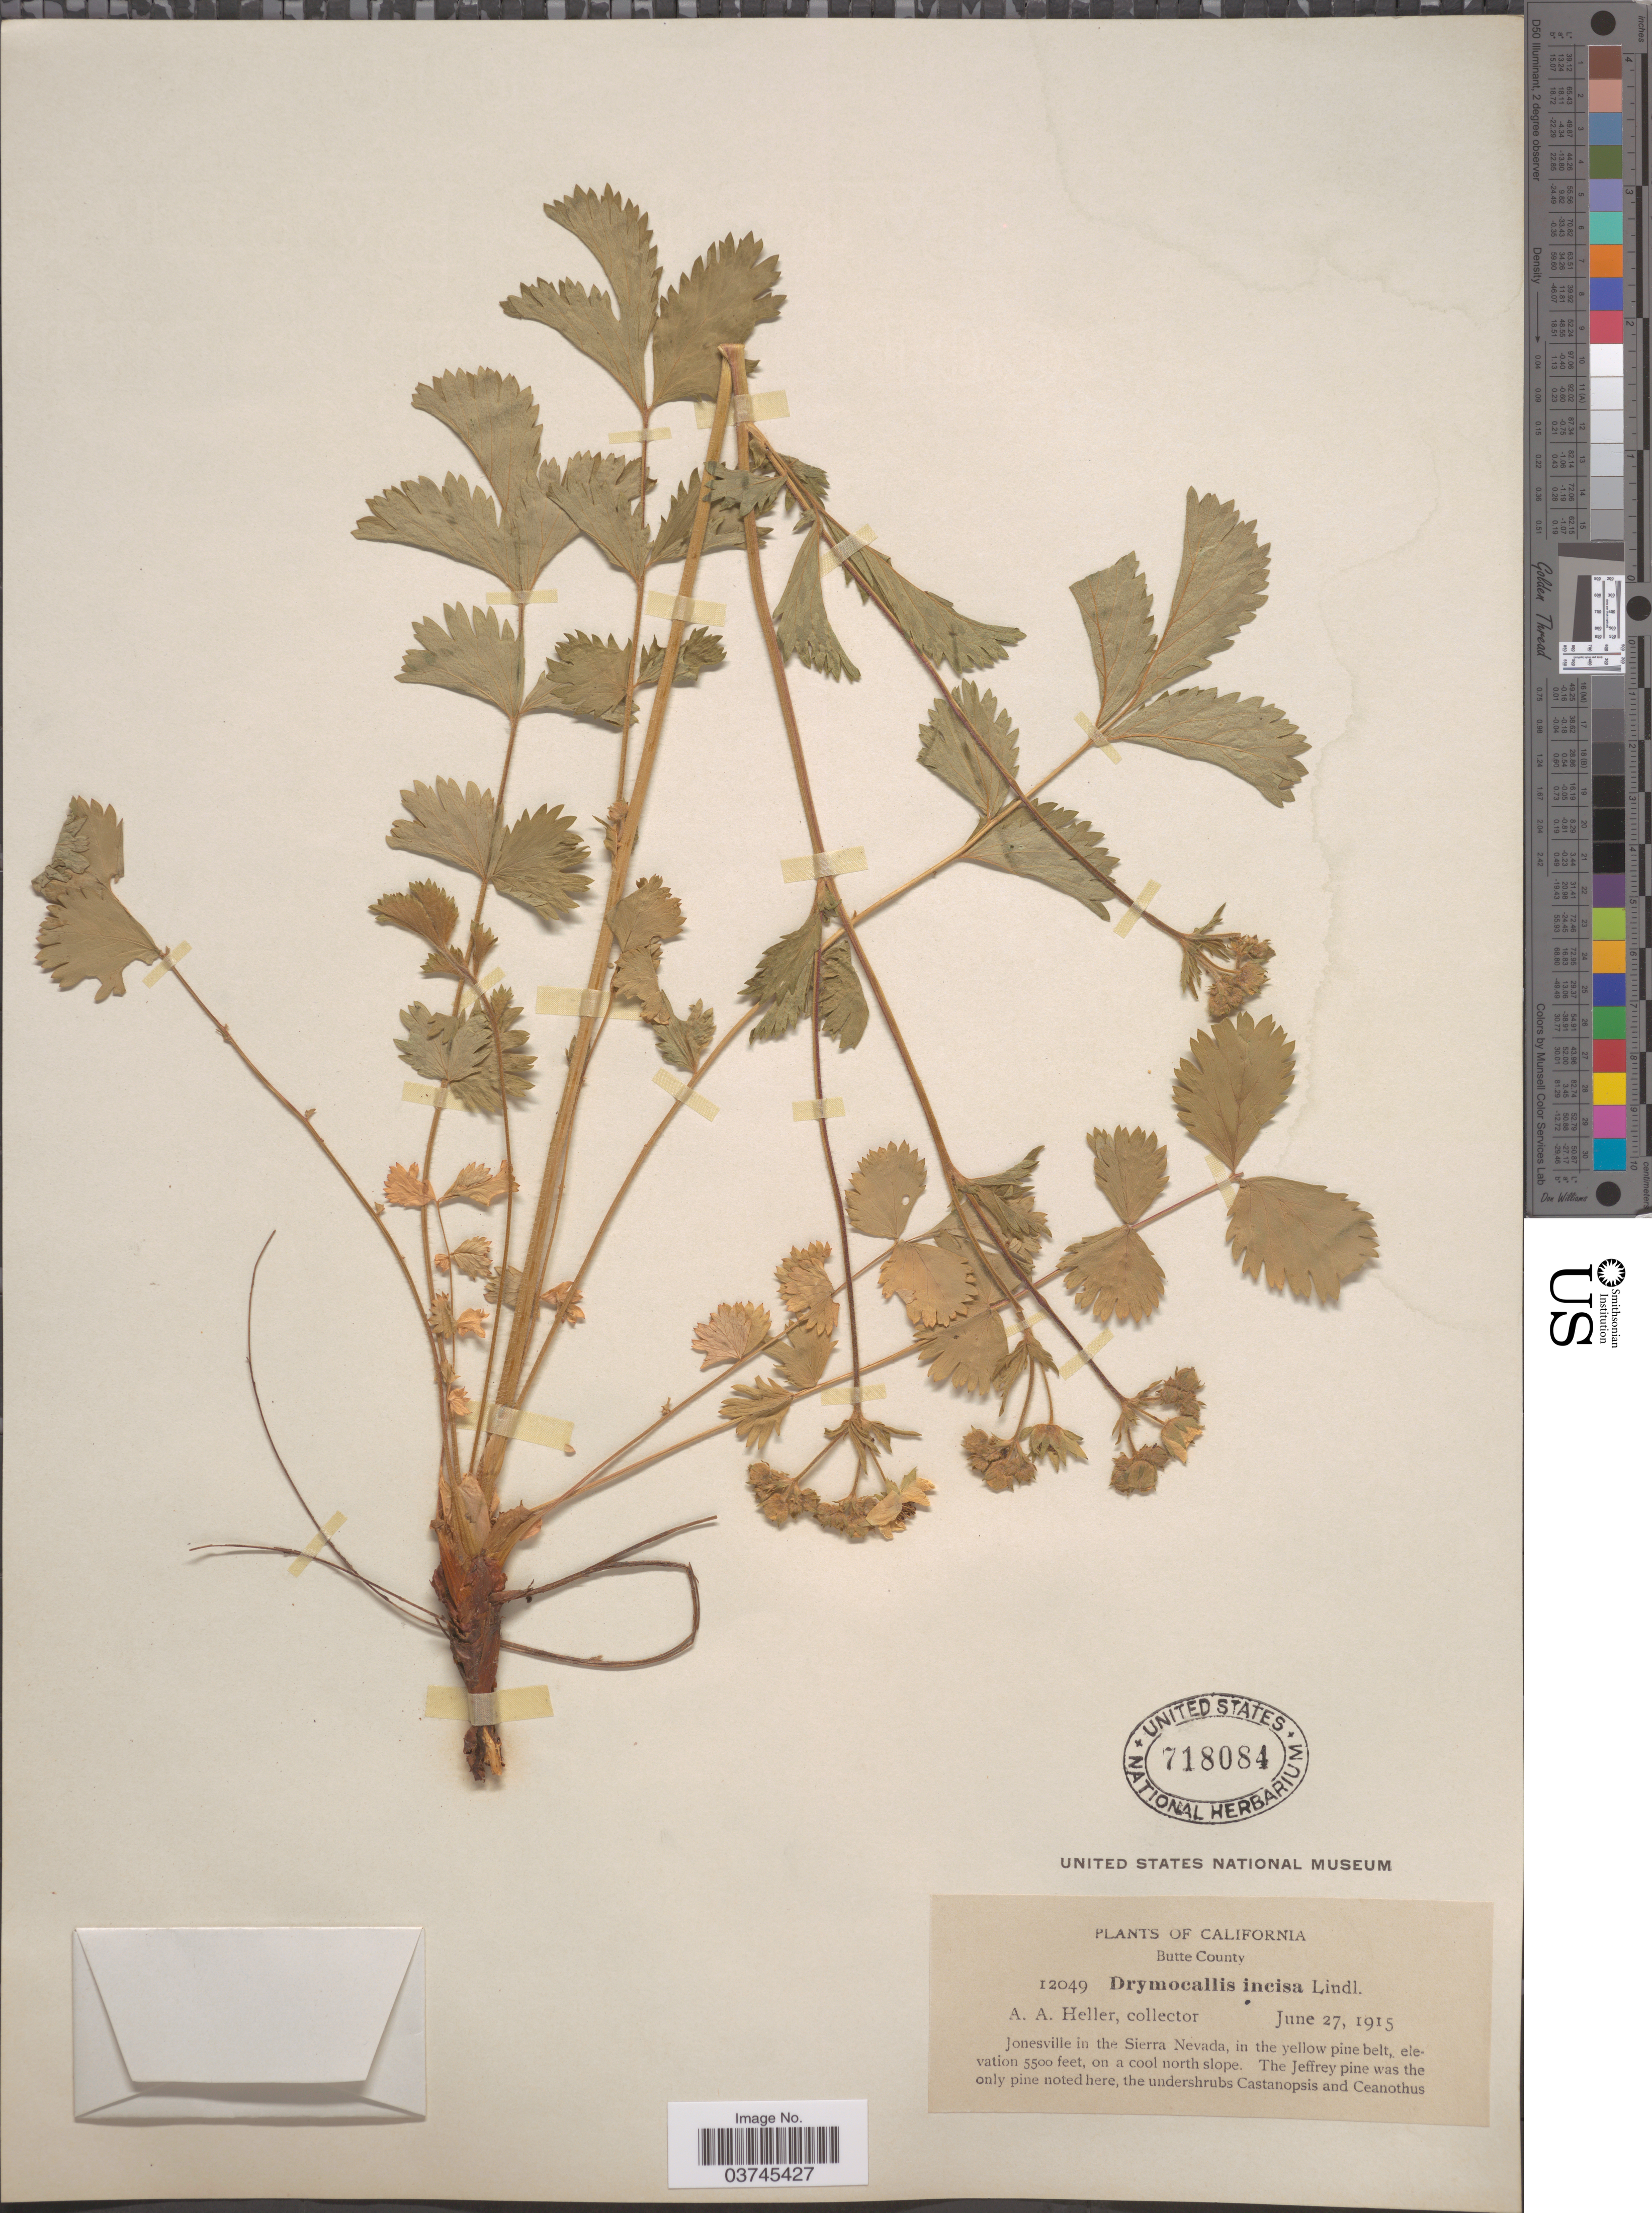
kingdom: Plantae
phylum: Tracheophyta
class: Magnoliopsida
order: Rosales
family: Rosaceae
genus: Drymocallis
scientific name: Drymocallis lactea var. austiniae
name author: (Jeps.) Ertter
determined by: Strong, Mark T., (BOT), Smithsonian Institution - National Museum of Natural History (UNITED STATES)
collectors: A. A. Heller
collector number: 12049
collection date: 1915-06-27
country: United States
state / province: California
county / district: Butte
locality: Butte County. Jonesville in the Sierra Nevada, in the yellow pine belt, on a cool north slope.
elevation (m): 1676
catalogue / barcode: US 718084